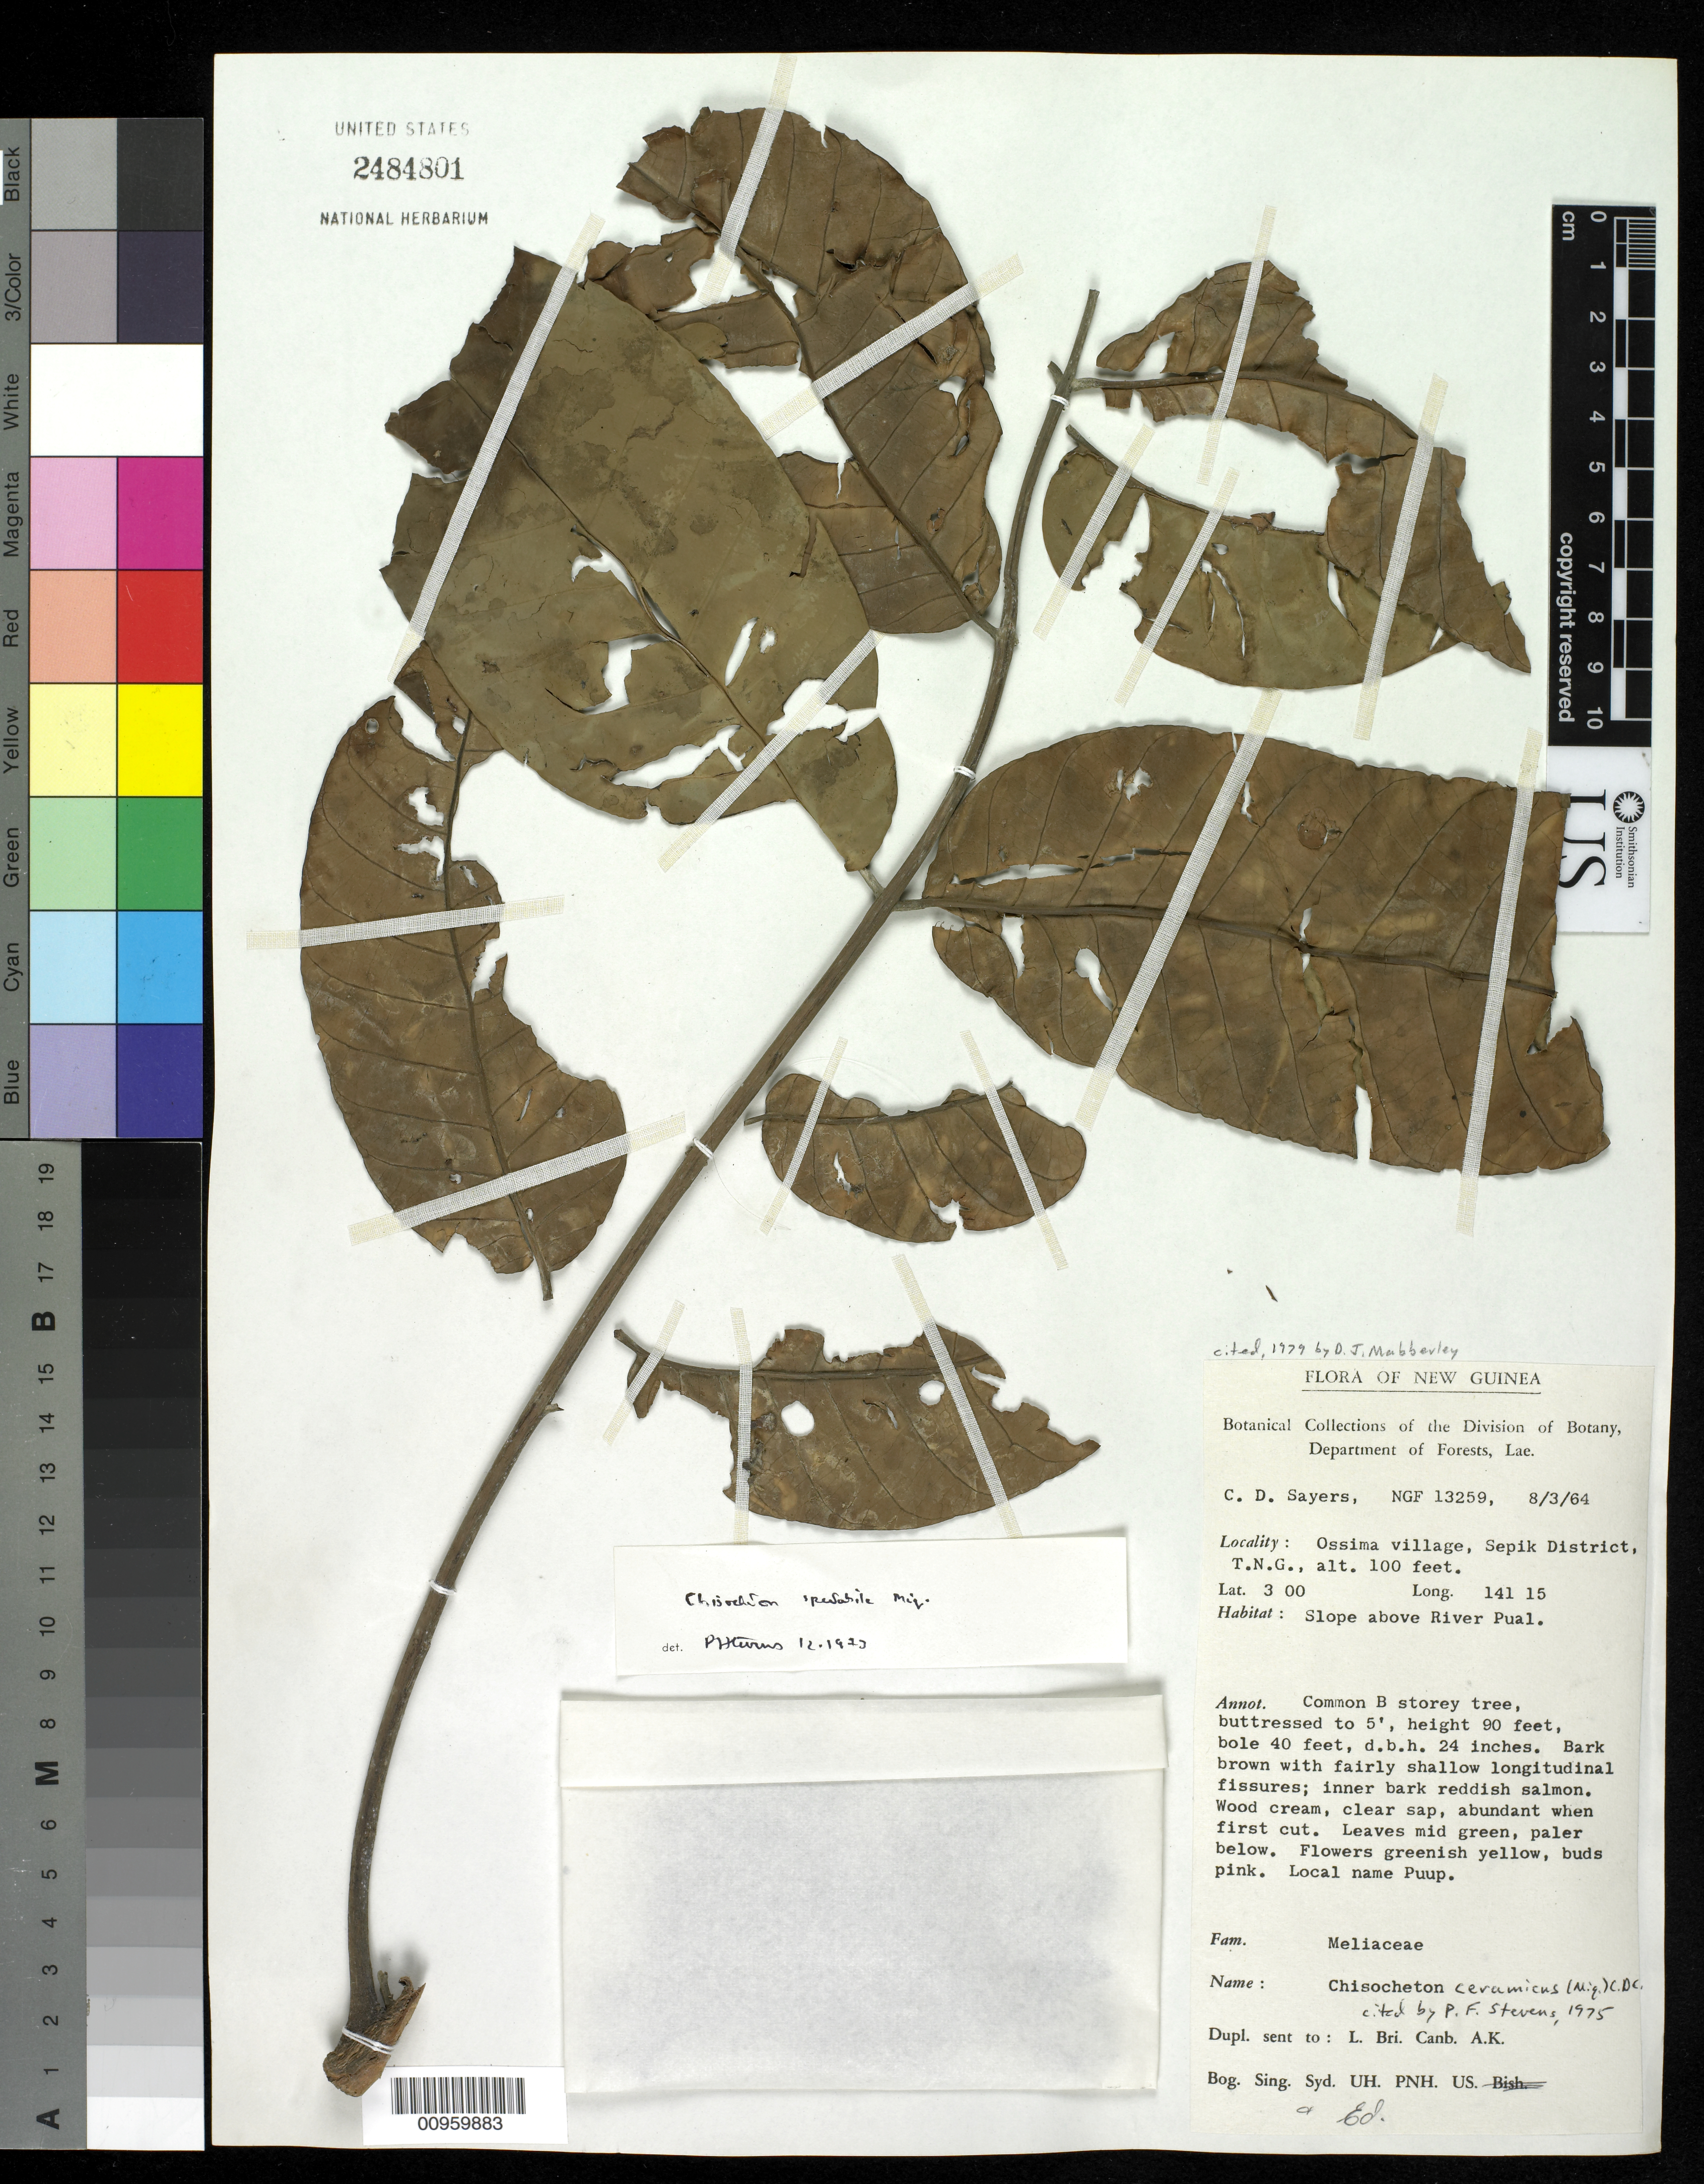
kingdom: Plantae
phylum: Tracheophyta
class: Magnoliopsida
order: Sapindales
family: Meliaceae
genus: Chisocheton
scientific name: Chisocheton ceramicus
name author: (Miq.) C. DC.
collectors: C. Sayers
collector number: NGF 13259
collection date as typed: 08 Mar 1964 or 03 Aug 1964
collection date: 1964-03-08 or 1964-08-03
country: Papua New Guinea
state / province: Sandaun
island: New Guinea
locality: Ossima village, Sepik District, T.N.G.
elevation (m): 30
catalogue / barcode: US 2484801